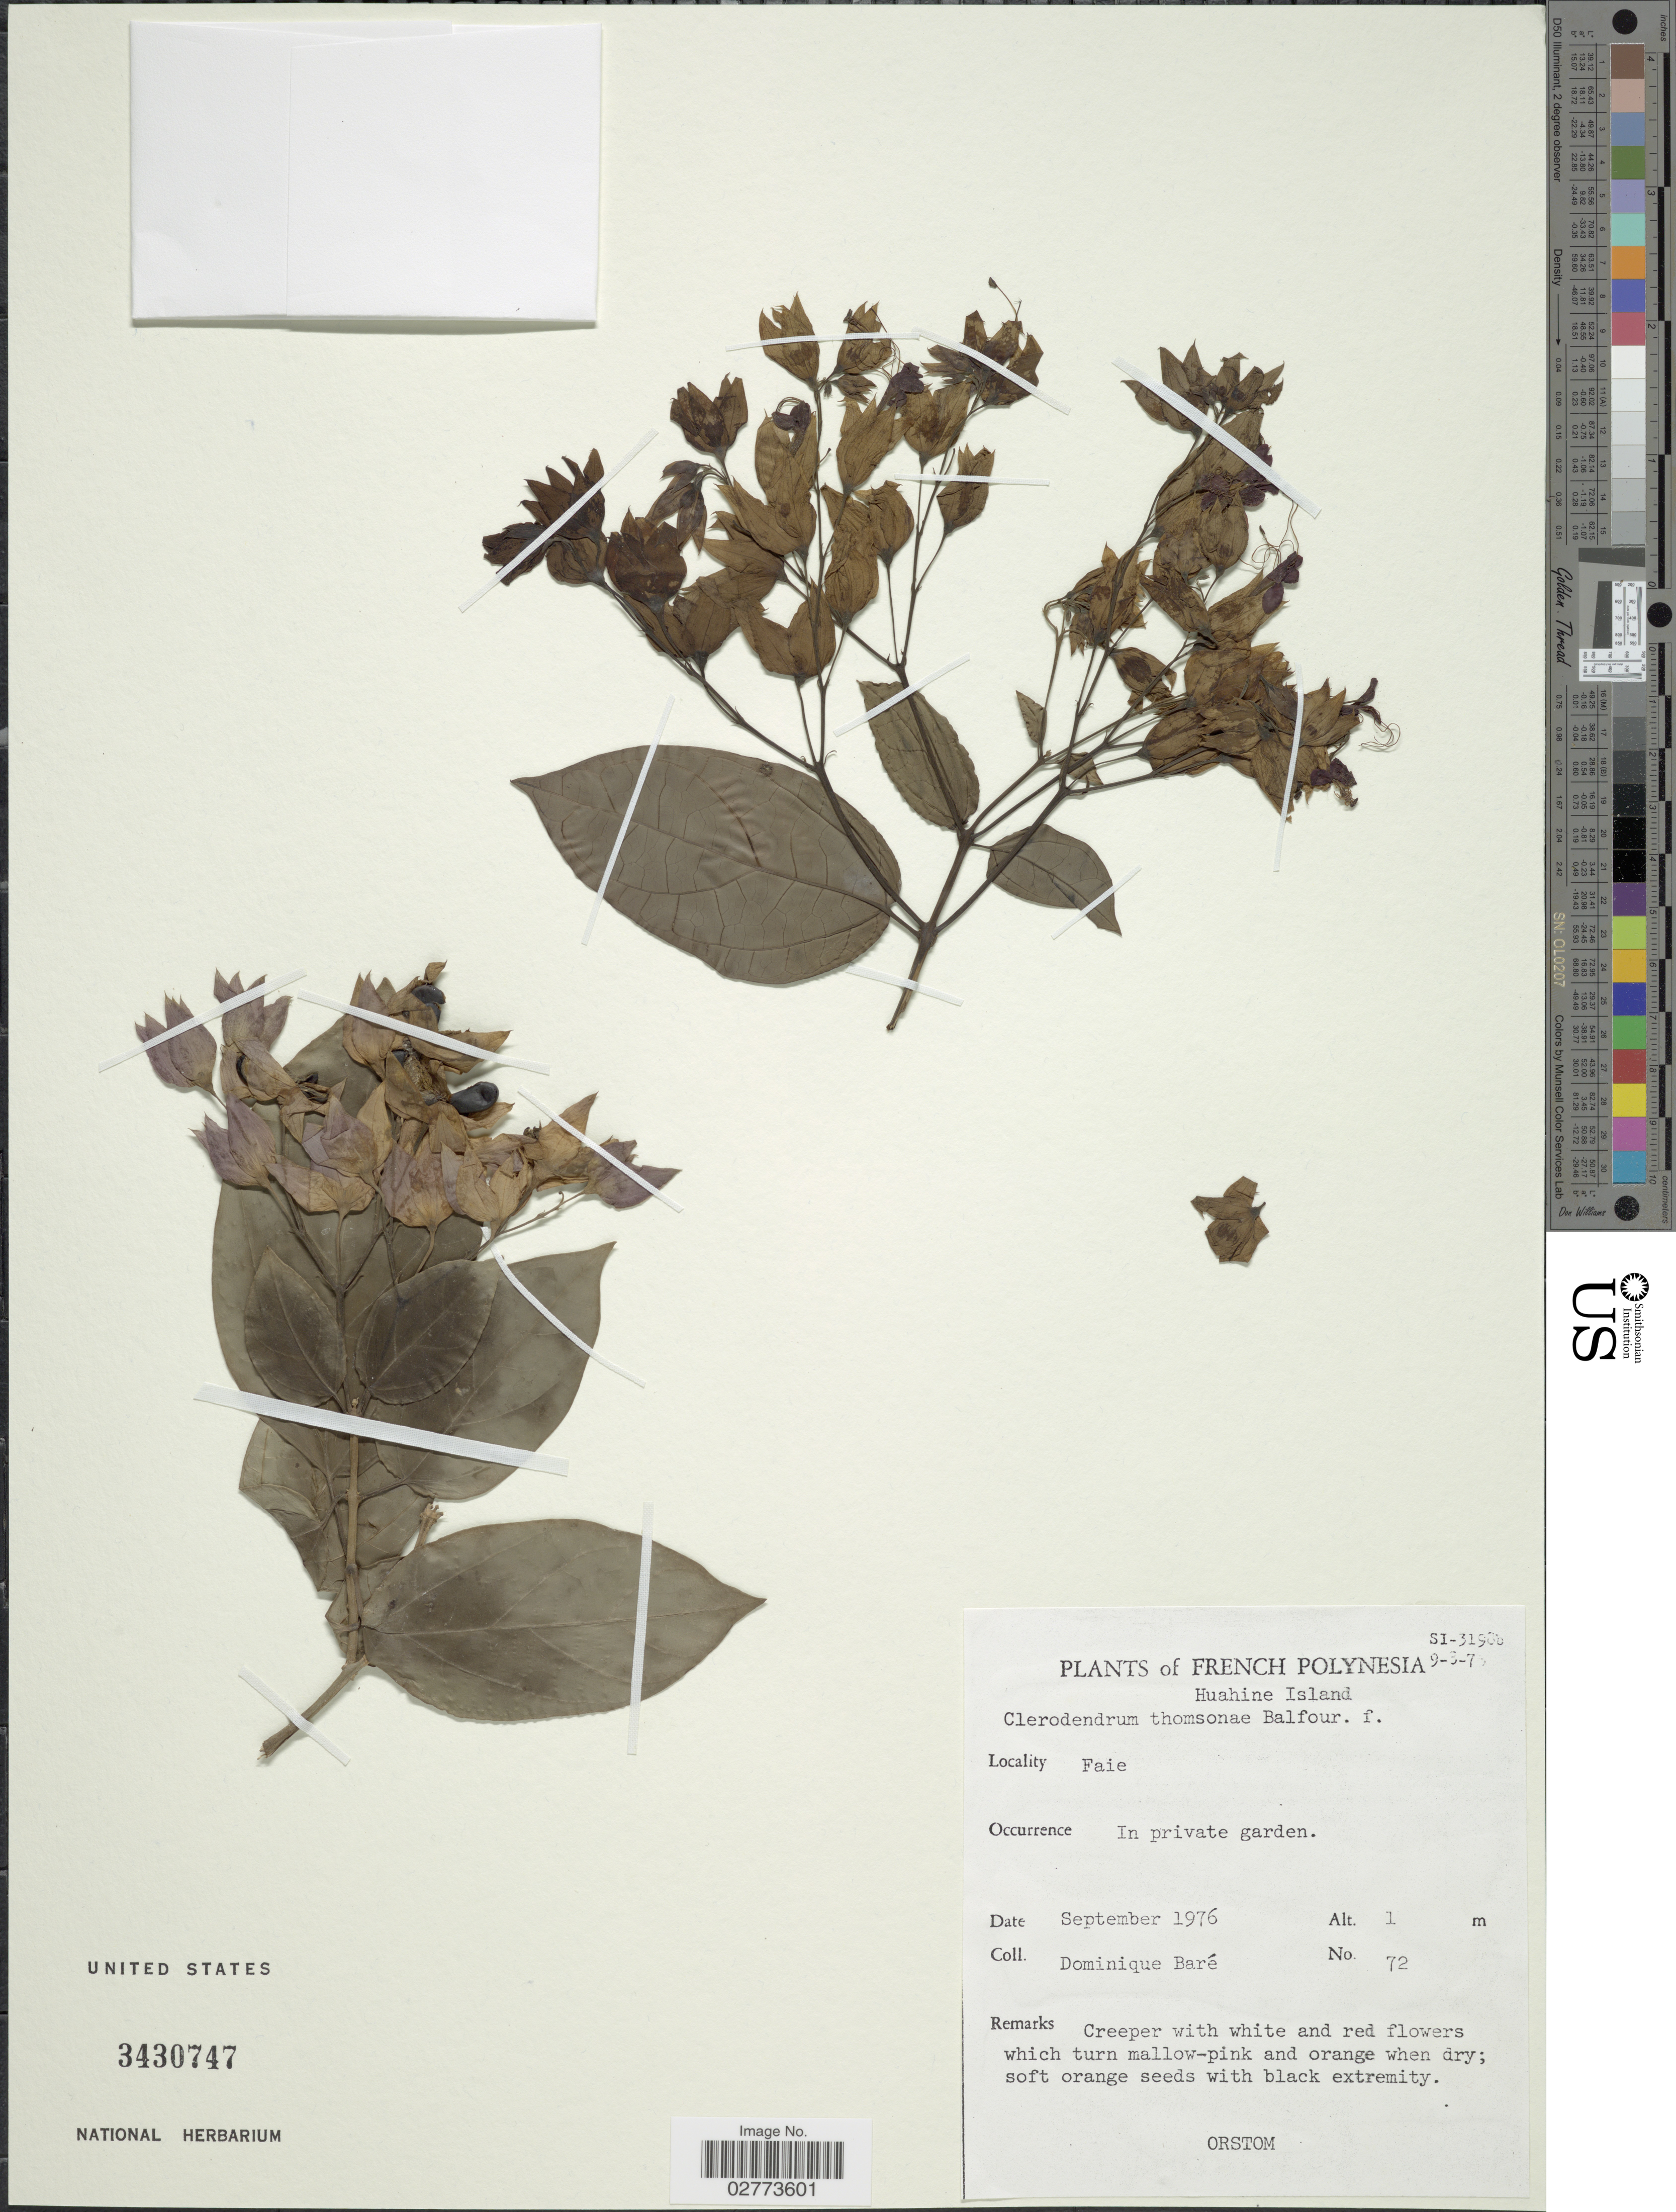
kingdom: Plantae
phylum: Tracheophyta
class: Magnoliopsida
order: Lamiales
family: Lamiaceae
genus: Clerodendrum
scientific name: Clerodendrum thomsoniae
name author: Balf.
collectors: D. Baré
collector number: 72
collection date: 1976-09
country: French Polynesia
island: Huahine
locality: Huahine Island. Faie.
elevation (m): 1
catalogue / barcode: US 3430747